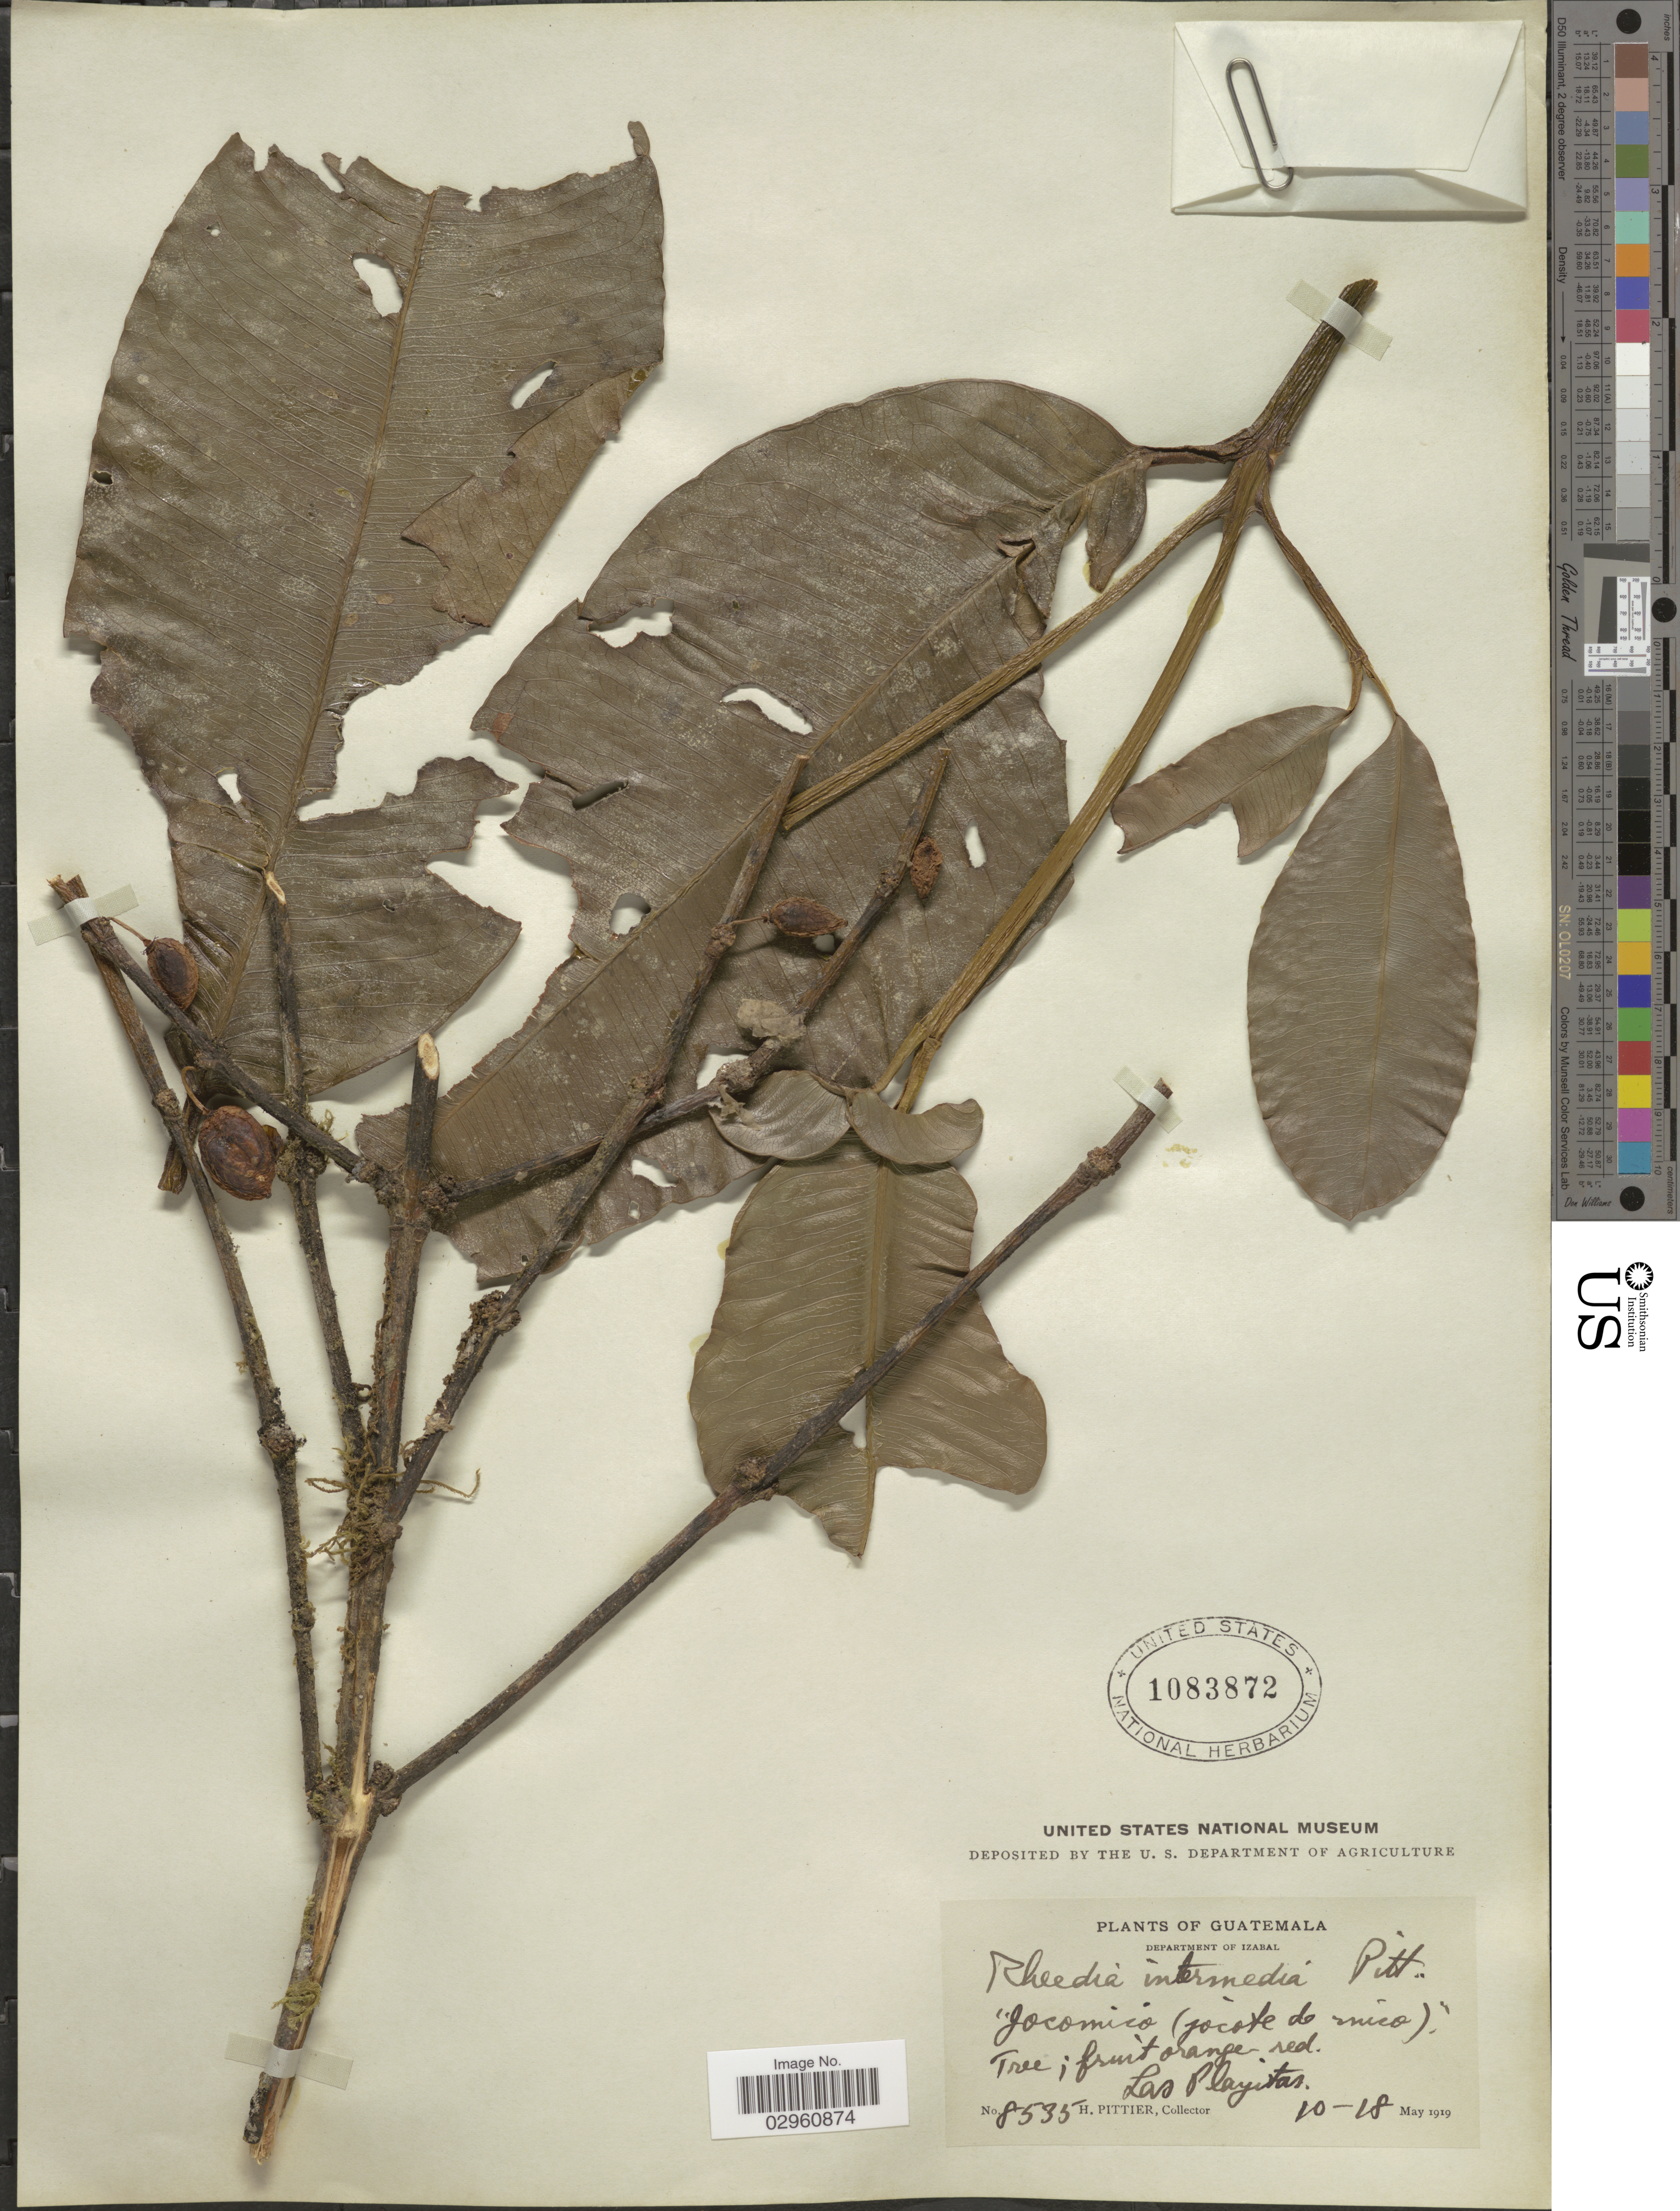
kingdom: Plantae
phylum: Tracheophyta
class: Magnoliopsida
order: Malpighiales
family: Clusiaceae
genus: Garcinia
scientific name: Garcinia intermedia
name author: (Pittier) Hammel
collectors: H. F. Pittier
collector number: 8535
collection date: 1919-05-10/1919-05-18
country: Guatemala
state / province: Izabal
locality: Department of Izabal. Las Playitas.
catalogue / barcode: US 1083872